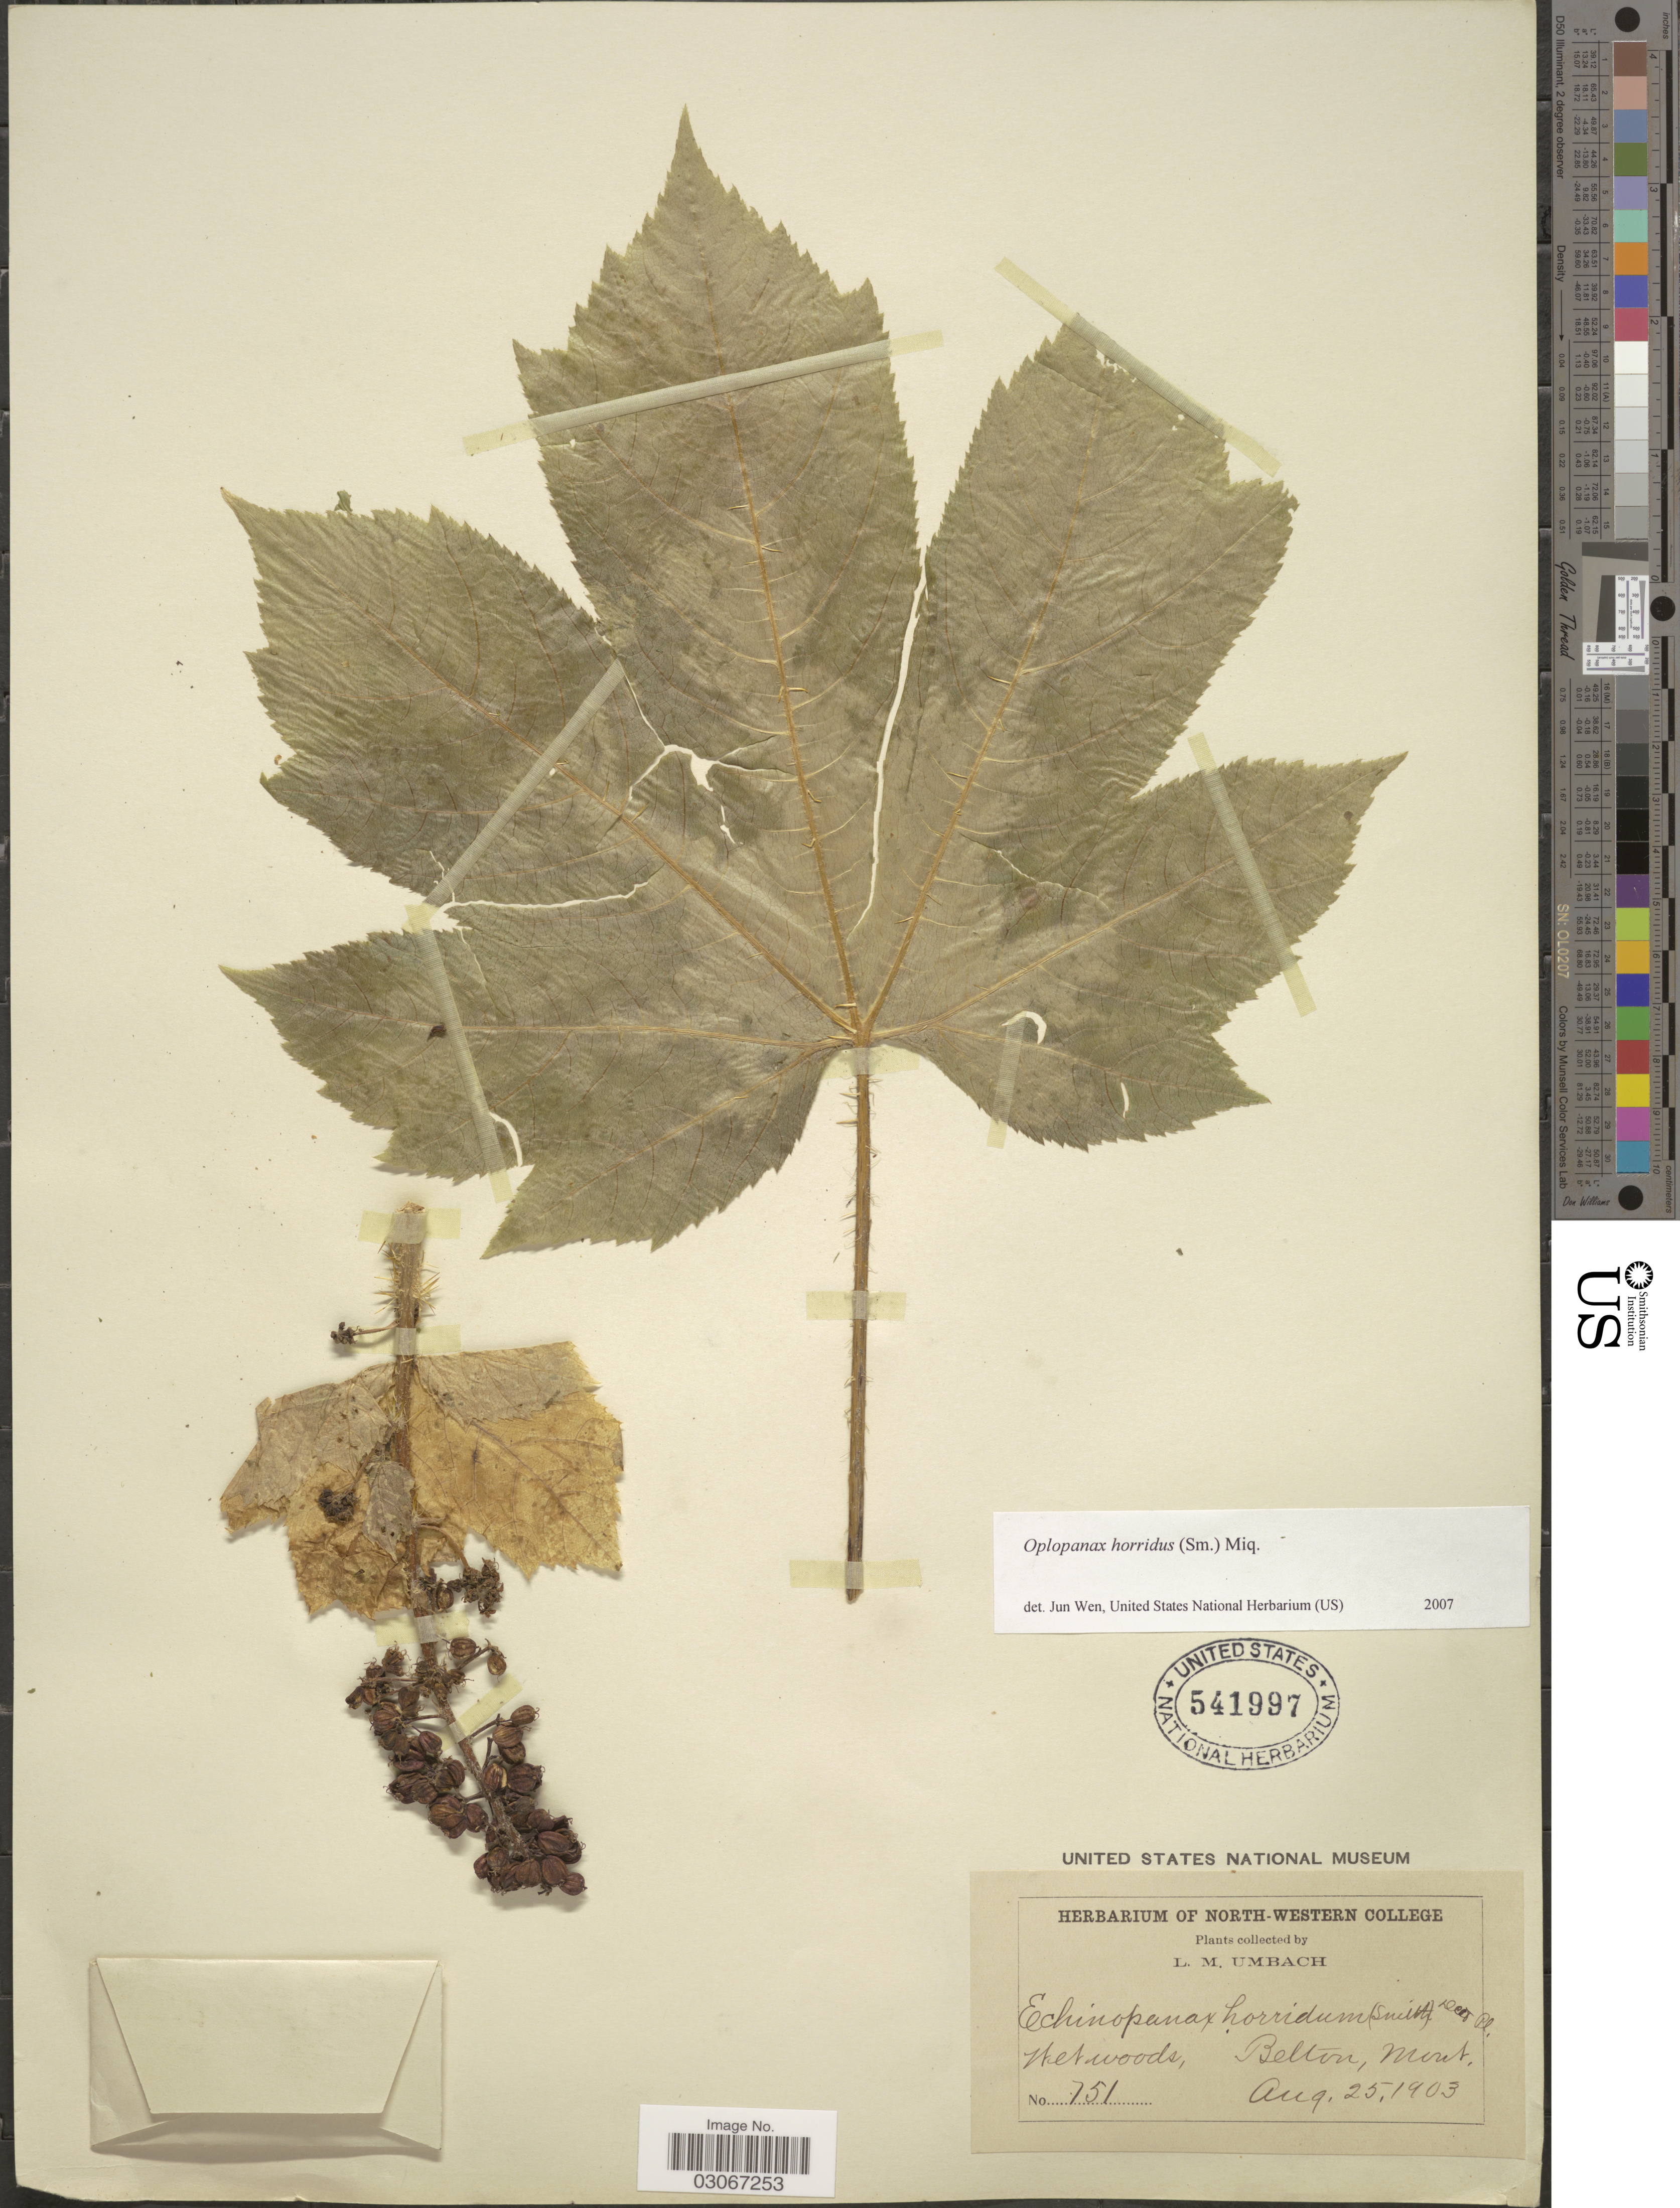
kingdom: Plantae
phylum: Tracheophyta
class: Magnoliopsida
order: Apiales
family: Apiaceae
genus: Opopanax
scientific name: Opopanax horridus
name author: Miq. ex Dippel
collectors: L. M. Umbach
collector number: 751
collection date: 1903-08-25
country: United States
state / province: Montana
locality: Belton, Mont.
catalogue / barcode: US 541997